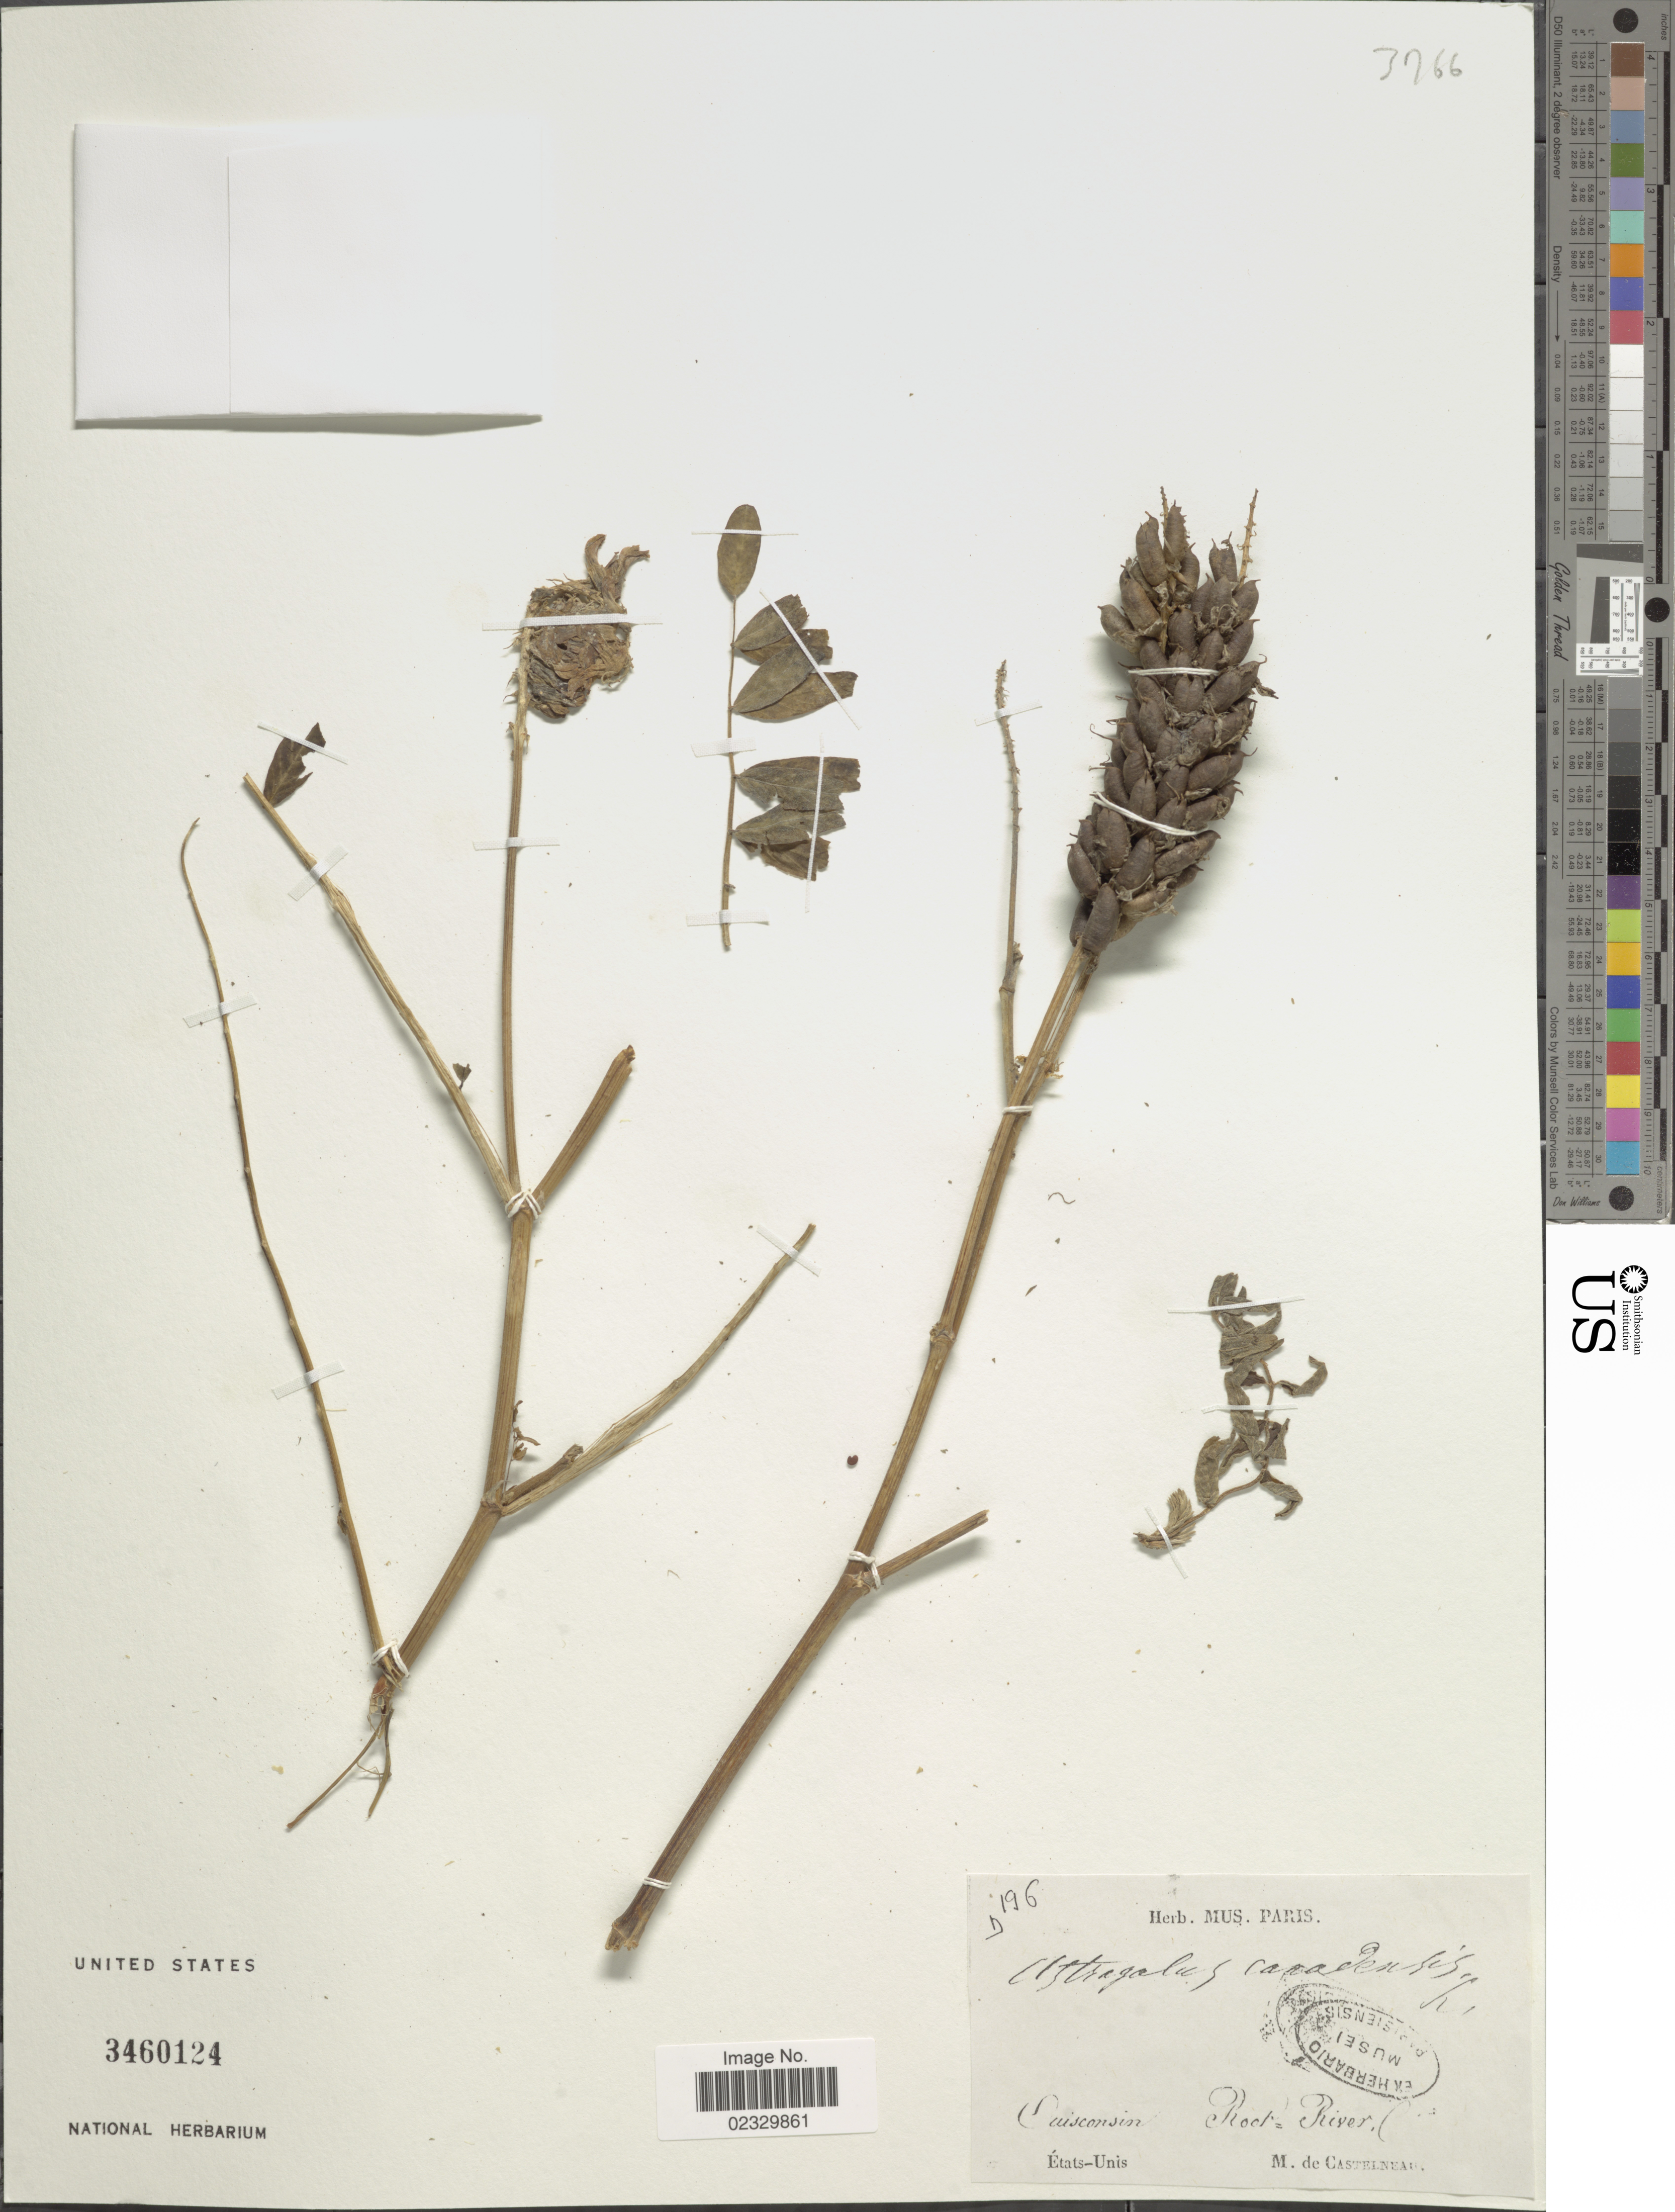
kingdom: Plantae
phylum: Tracheophyta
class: Magnoliopsida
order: Fabales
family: Fabaceae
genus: Astragalus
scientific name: Astragalus canadensis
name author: L.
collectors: F. L. Castelnau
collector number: D196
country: United States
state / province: Wisconsin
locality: Root River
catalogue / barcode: US 3460124